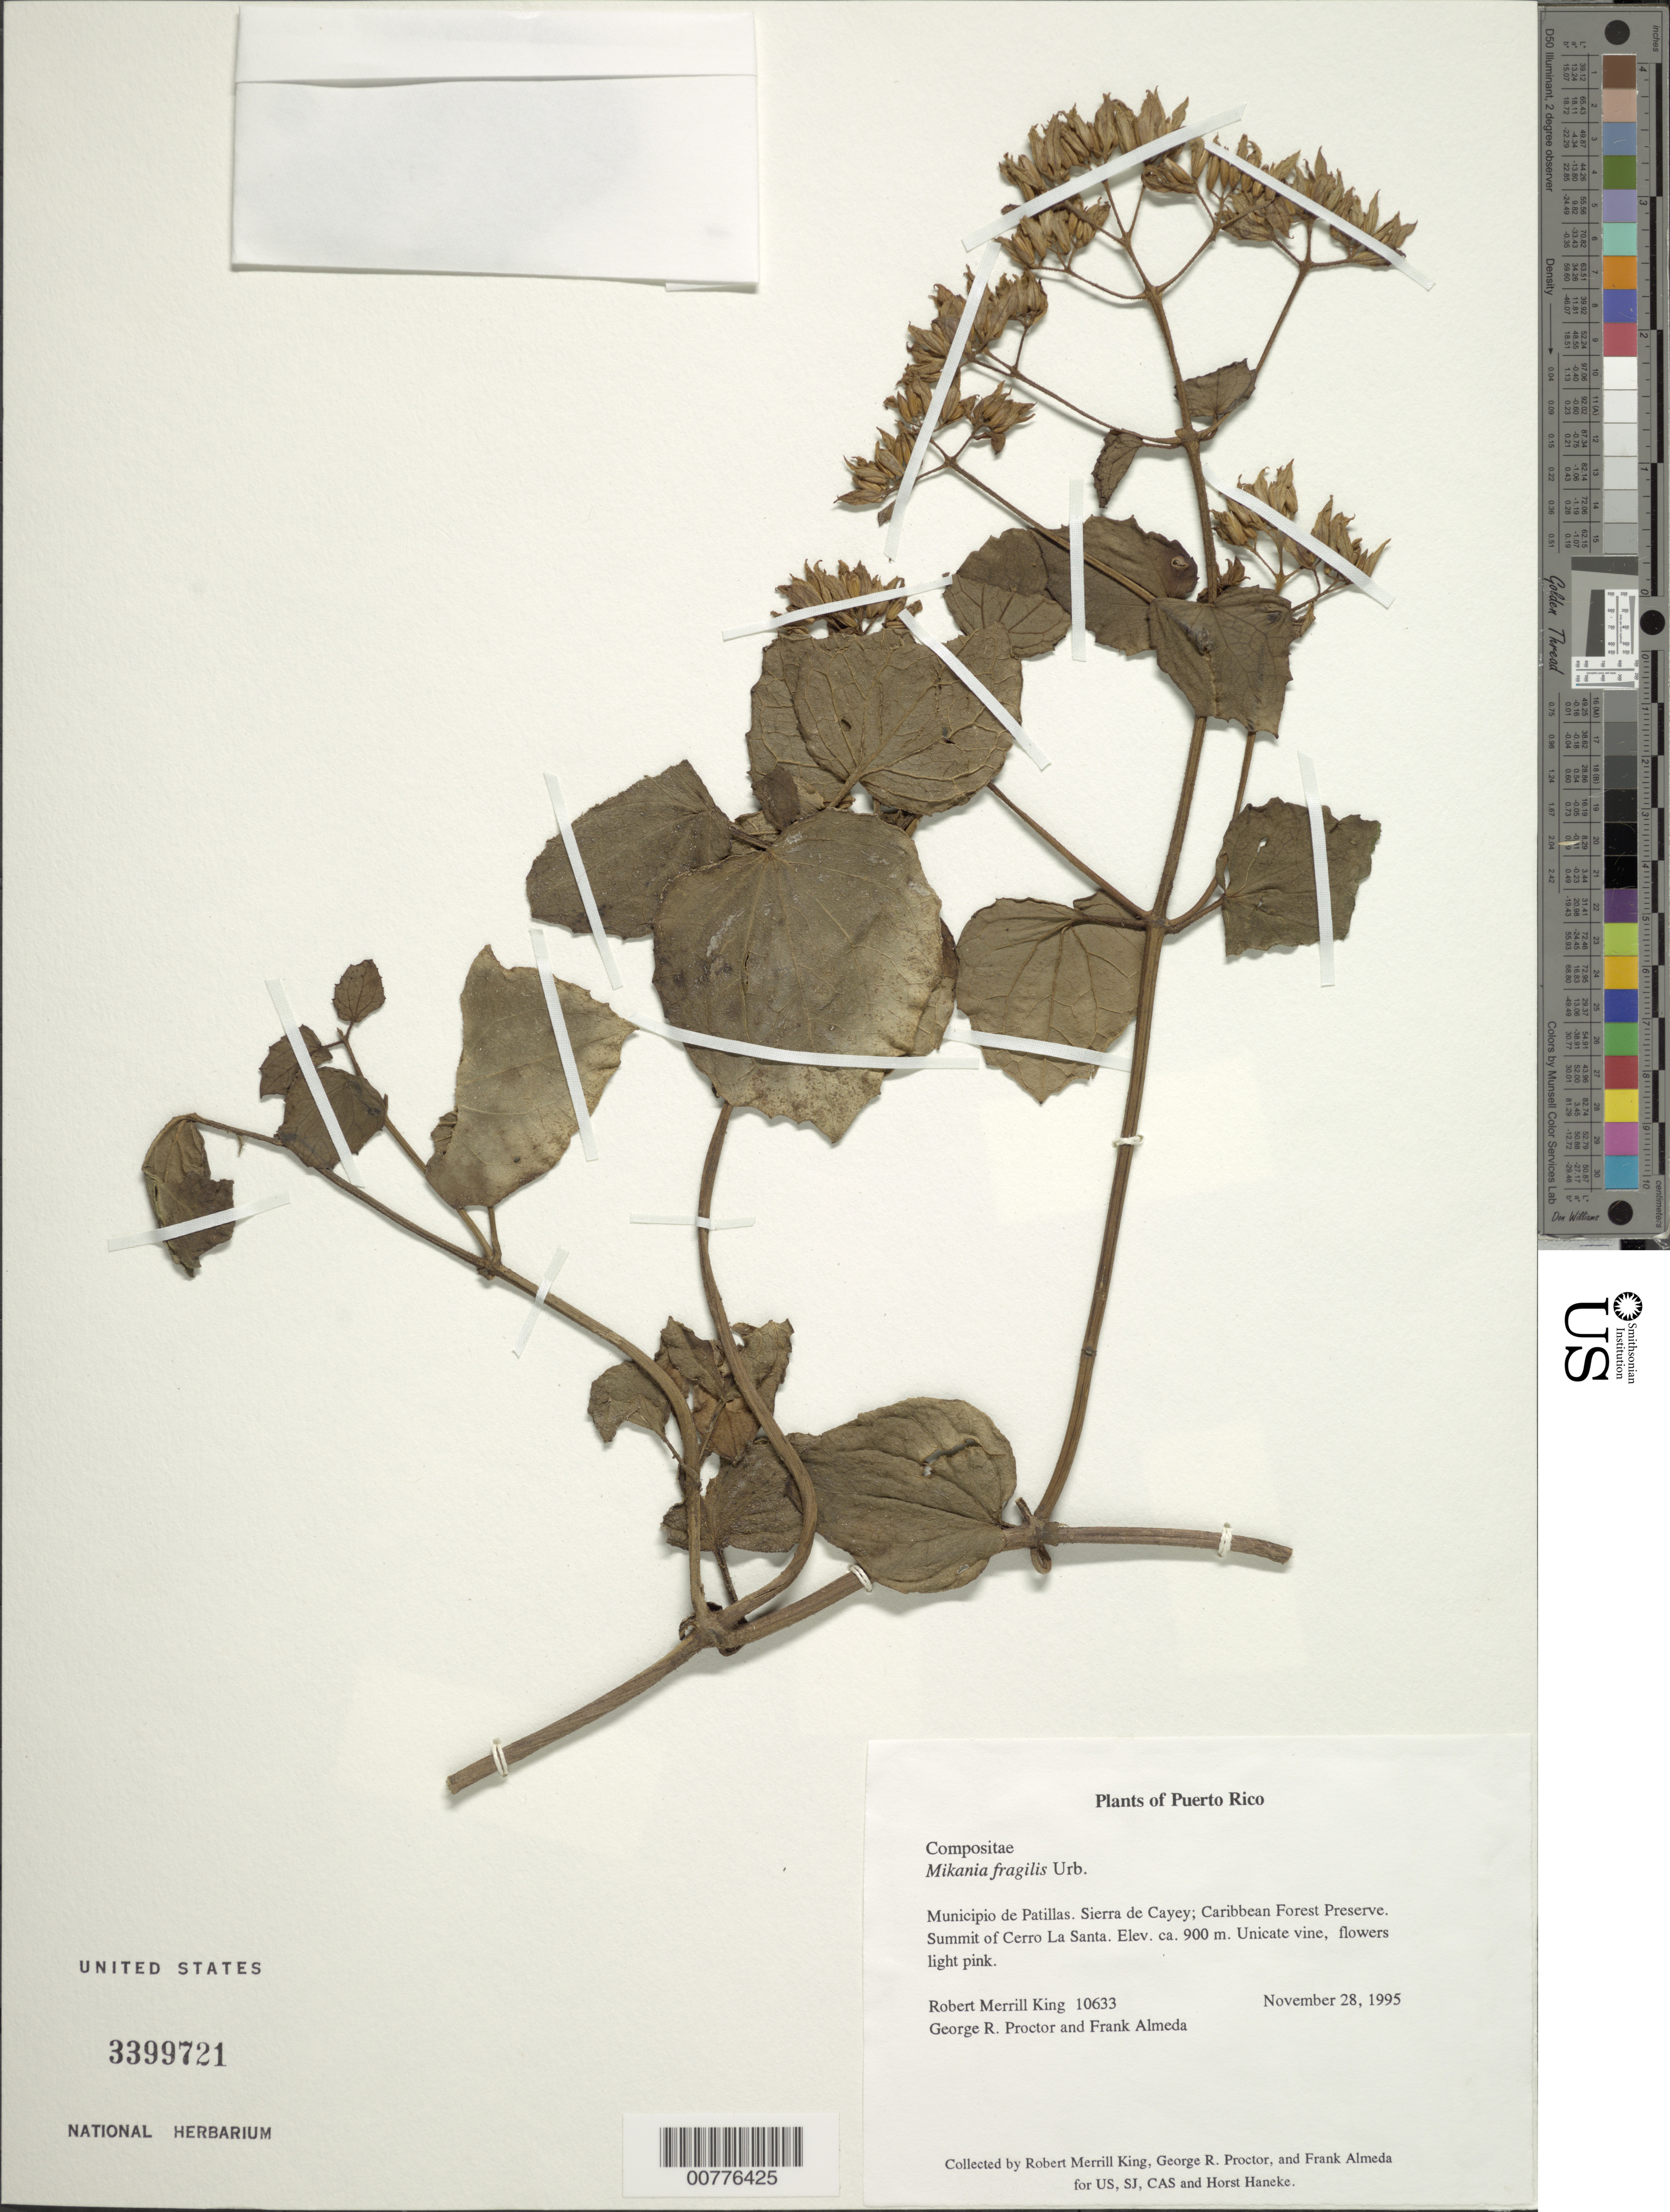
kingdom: Plantae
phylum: Tracheophyta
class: Magnoliopsida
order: Asterales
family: Asteraceae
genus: Mikania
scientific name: Mikania fragilis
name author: Urb.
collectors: R. M. King, G. R. Proctor & F. Almeda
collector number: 10633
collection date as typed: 28 Nov 1995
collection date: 1995-11-28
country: Puerto Rico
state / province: Patillas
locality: Municipio de Patillas. Sierra de Cayey; Caribbean Forest Preserve. Summit of Cerro La Santa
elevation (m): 900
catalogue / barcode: US 3399721